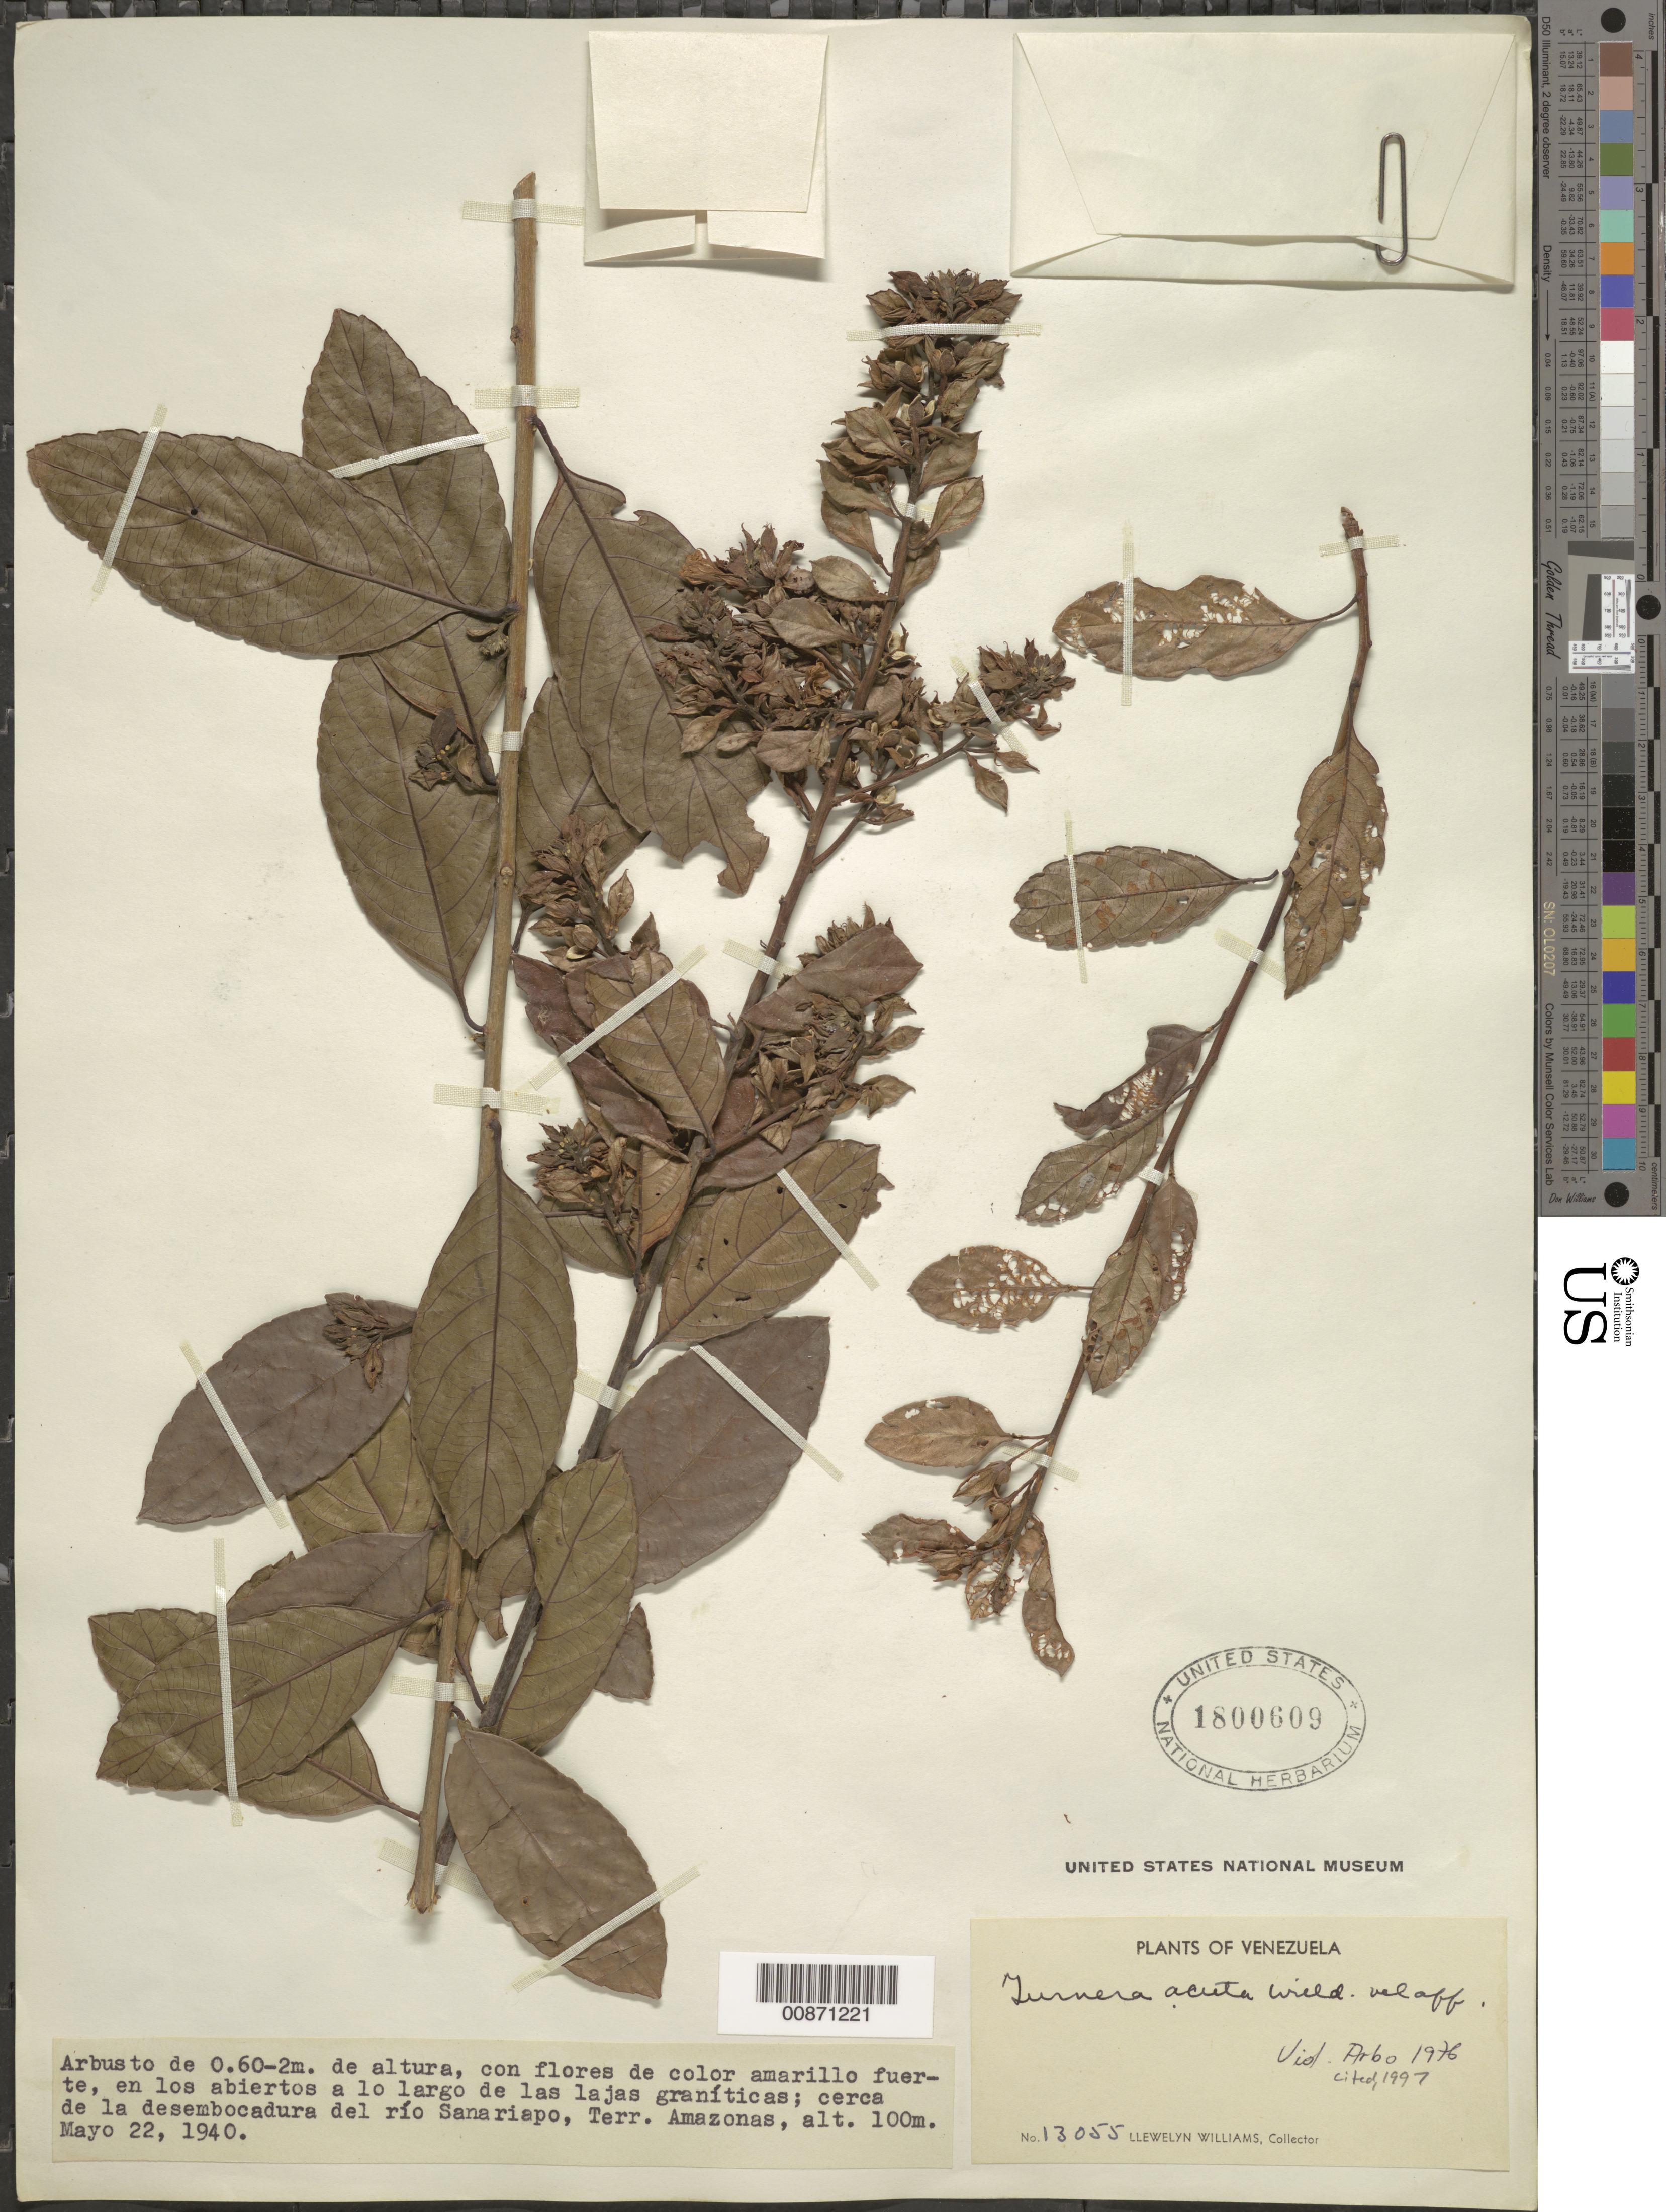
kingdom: Plantae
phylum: Tracheophyta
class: Magnoliopsida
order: Malpighiales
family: Turneraceae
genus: Turnera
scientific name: Turnera acuta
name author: Willd. ex Schult.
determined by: Arbo, M. M.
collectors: Ll. Williams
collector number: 13055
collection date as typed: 22-May-40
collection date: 1940-05-22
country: Venezuela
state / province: Amazonas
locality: Río Sanariapo, cerca de su desembocadura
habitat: En los abiertos a lo largo de las lajas graníticas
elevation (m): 100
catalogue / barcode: US 1800609